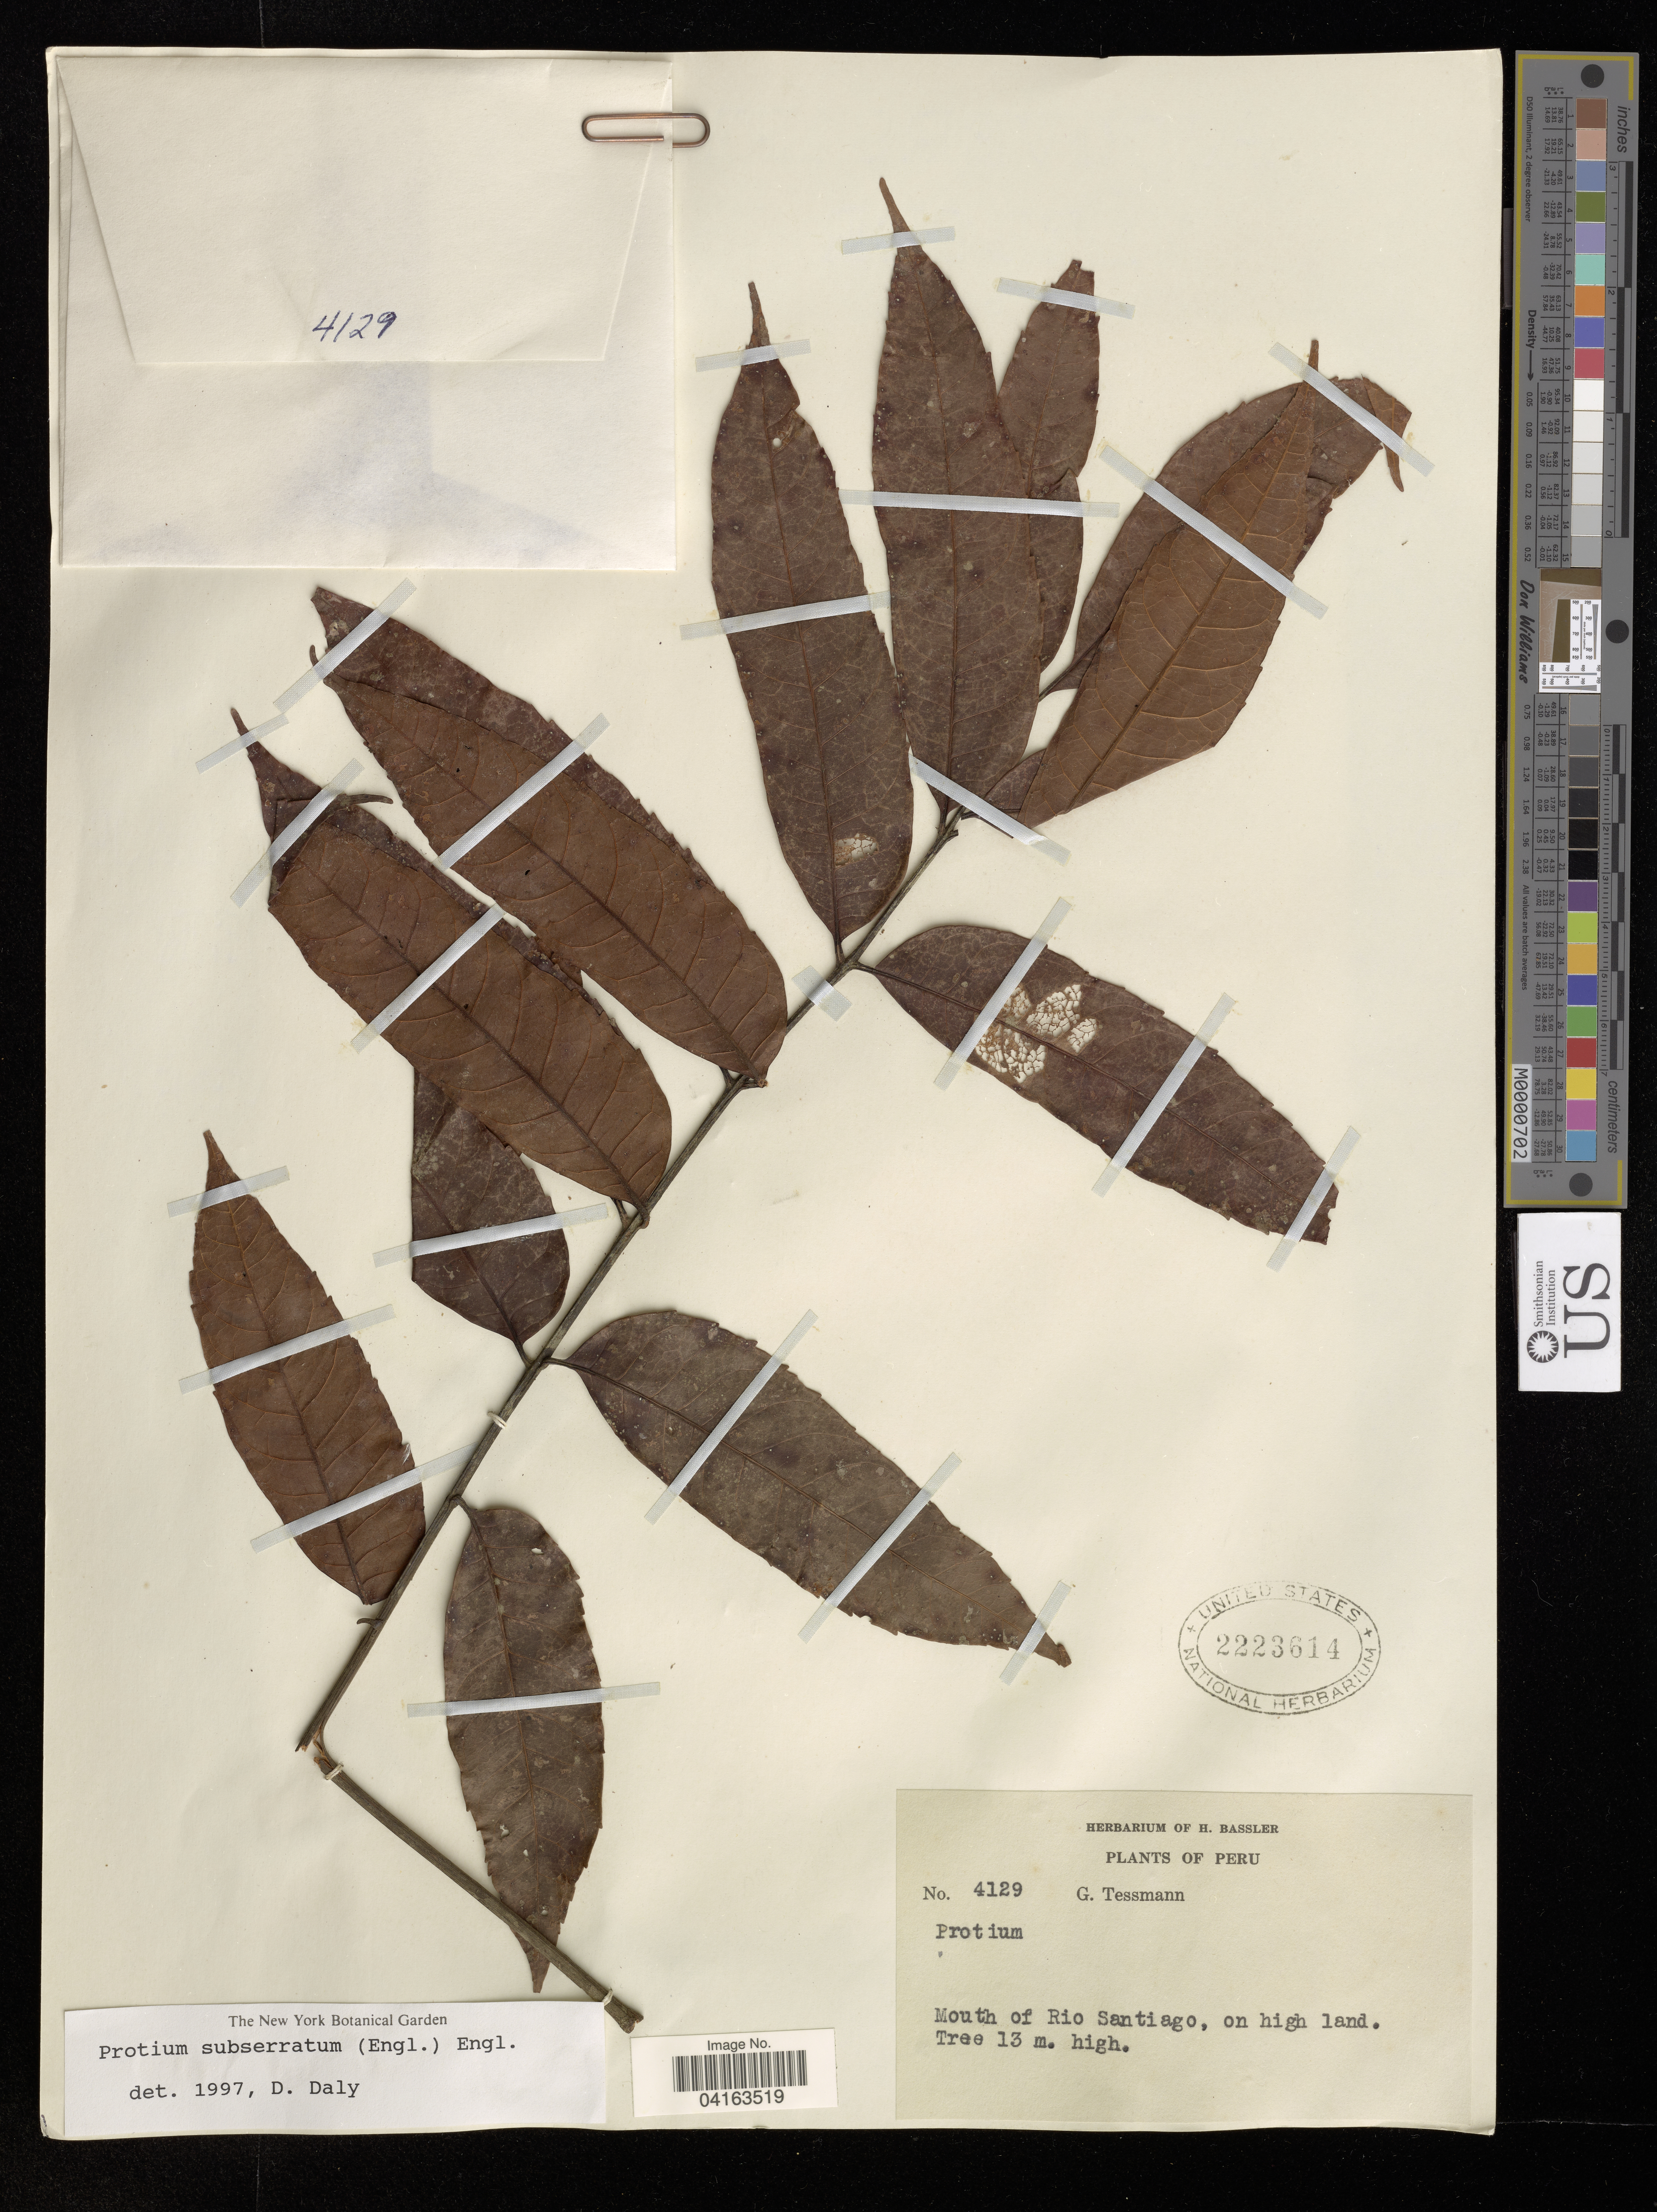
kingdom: Plantae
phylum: Tracheophyta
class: Magnoliopsida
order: Sapindales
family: Burseraceae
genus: Protium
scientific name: Protium subserratum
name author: (Engl.) Engl.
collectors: G. Tessmann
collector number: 4129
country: Peru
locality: Mouth of Rio Santiago, on high land.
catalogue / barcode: US 2223614